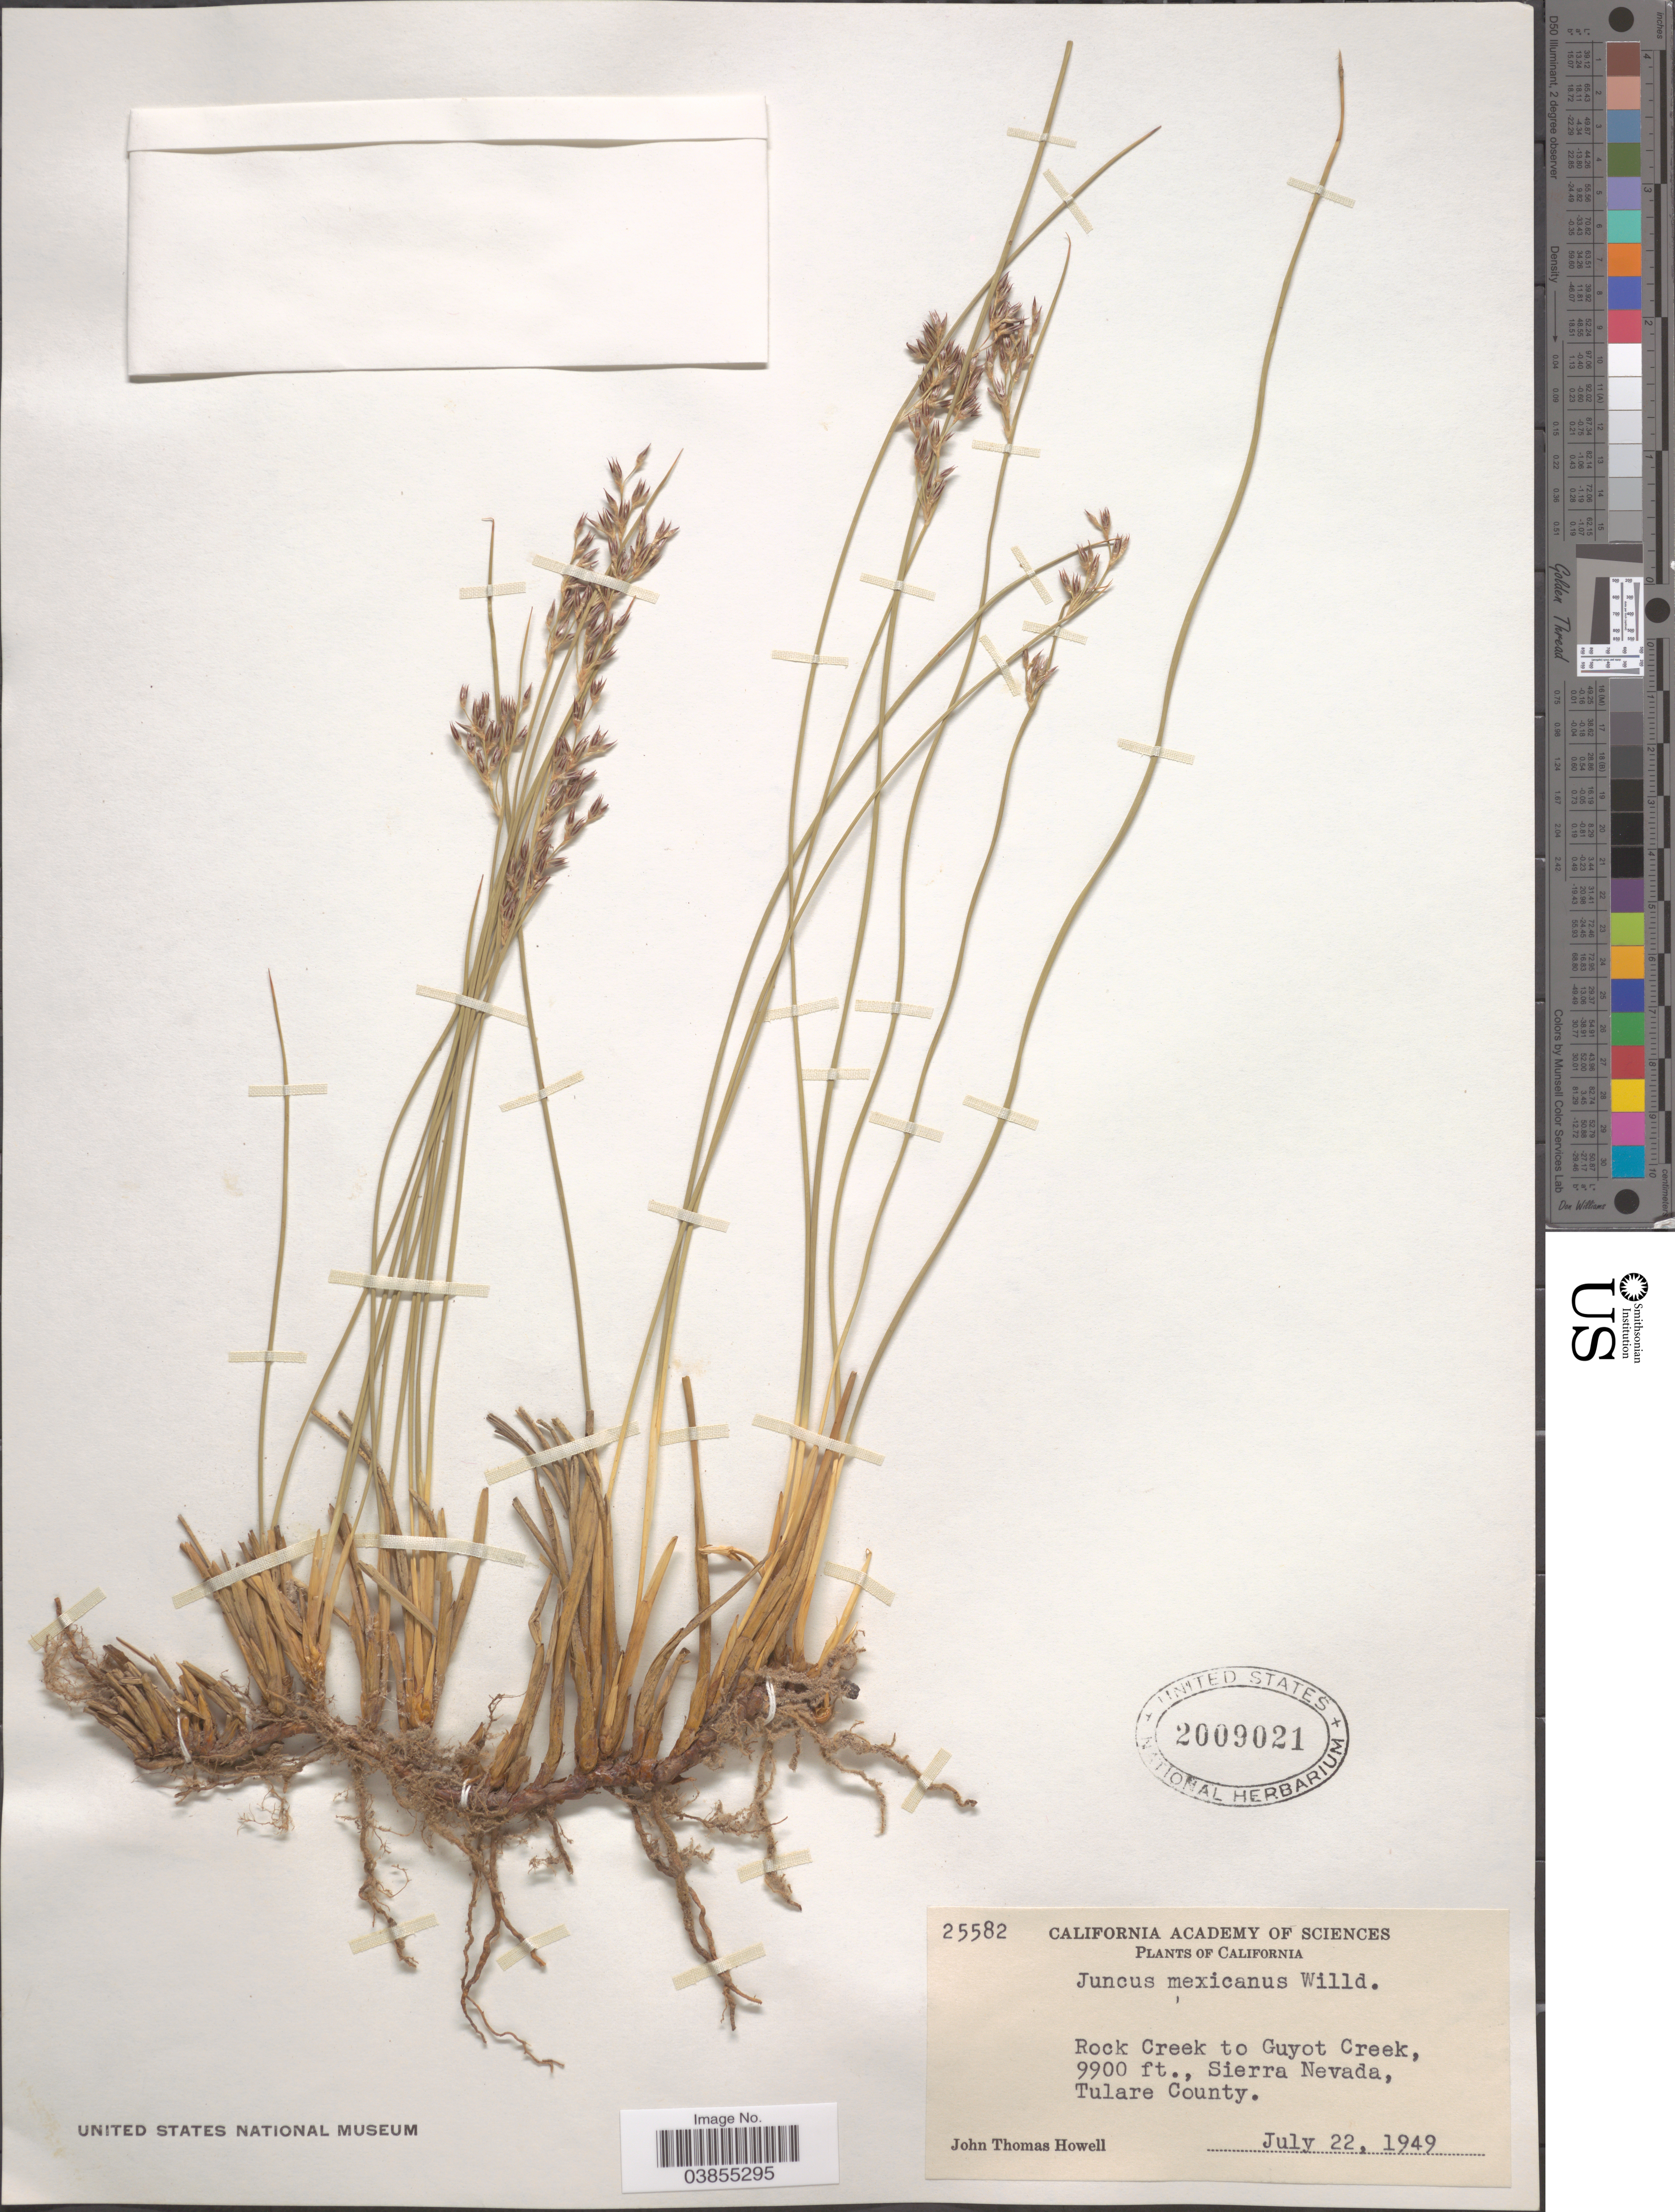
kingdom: Plantae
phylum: Tracheophyta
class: Liliopsida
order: Poales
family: Juncaceae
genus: Juncus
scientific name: Juncus mexicanus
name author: Willd. ex Schult. & Schult. f.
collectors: J. T. Howell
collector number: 25582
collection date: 1949-07-22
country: United States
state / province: California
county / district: Tulare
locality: Rock Creek to Guyot Creek, Sierra Nevada, Tulare County.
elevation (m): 3018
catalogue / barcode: US 2009021